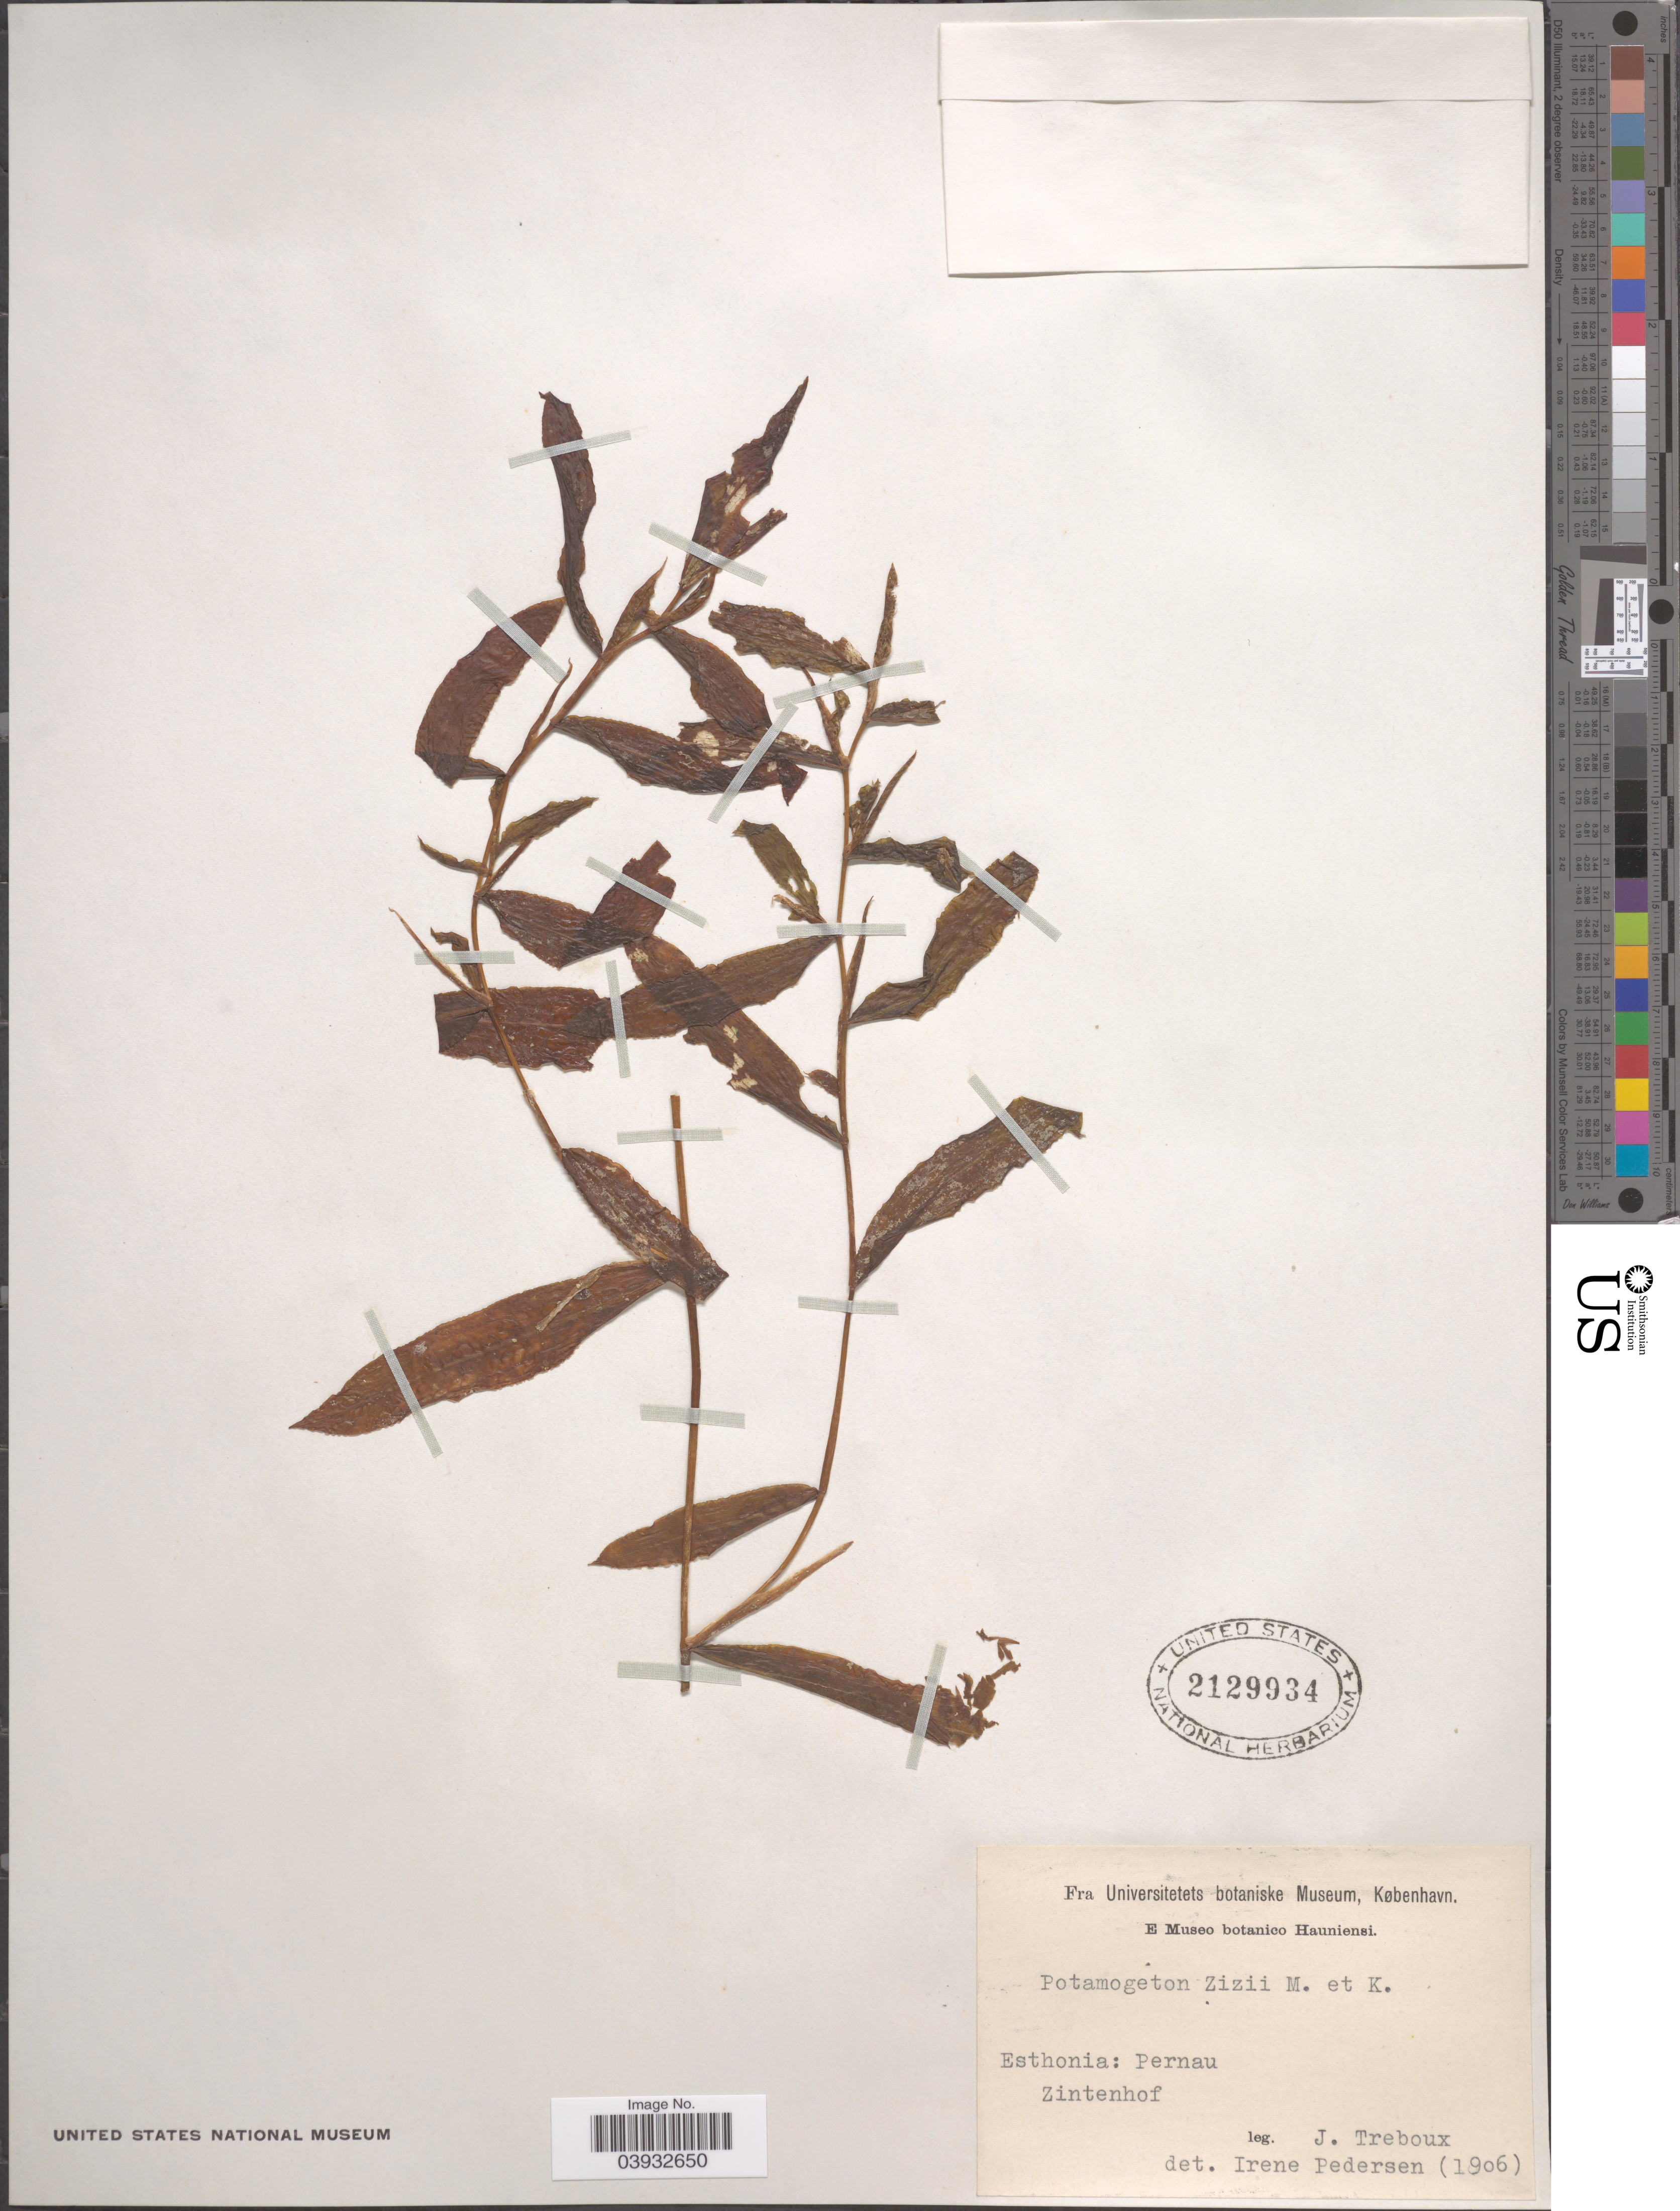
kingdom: Plantae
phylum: Tracheophyta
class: Liliopsida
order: Alismatales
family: Potamogetonaceae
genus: Potamogeton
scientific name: Potamogeton zizii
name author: Mert. & W.D.J. Koch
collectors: J. Treboux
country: Estonia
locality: Esthonia: Pernau. Zintenhof.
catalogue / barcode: US 2129934